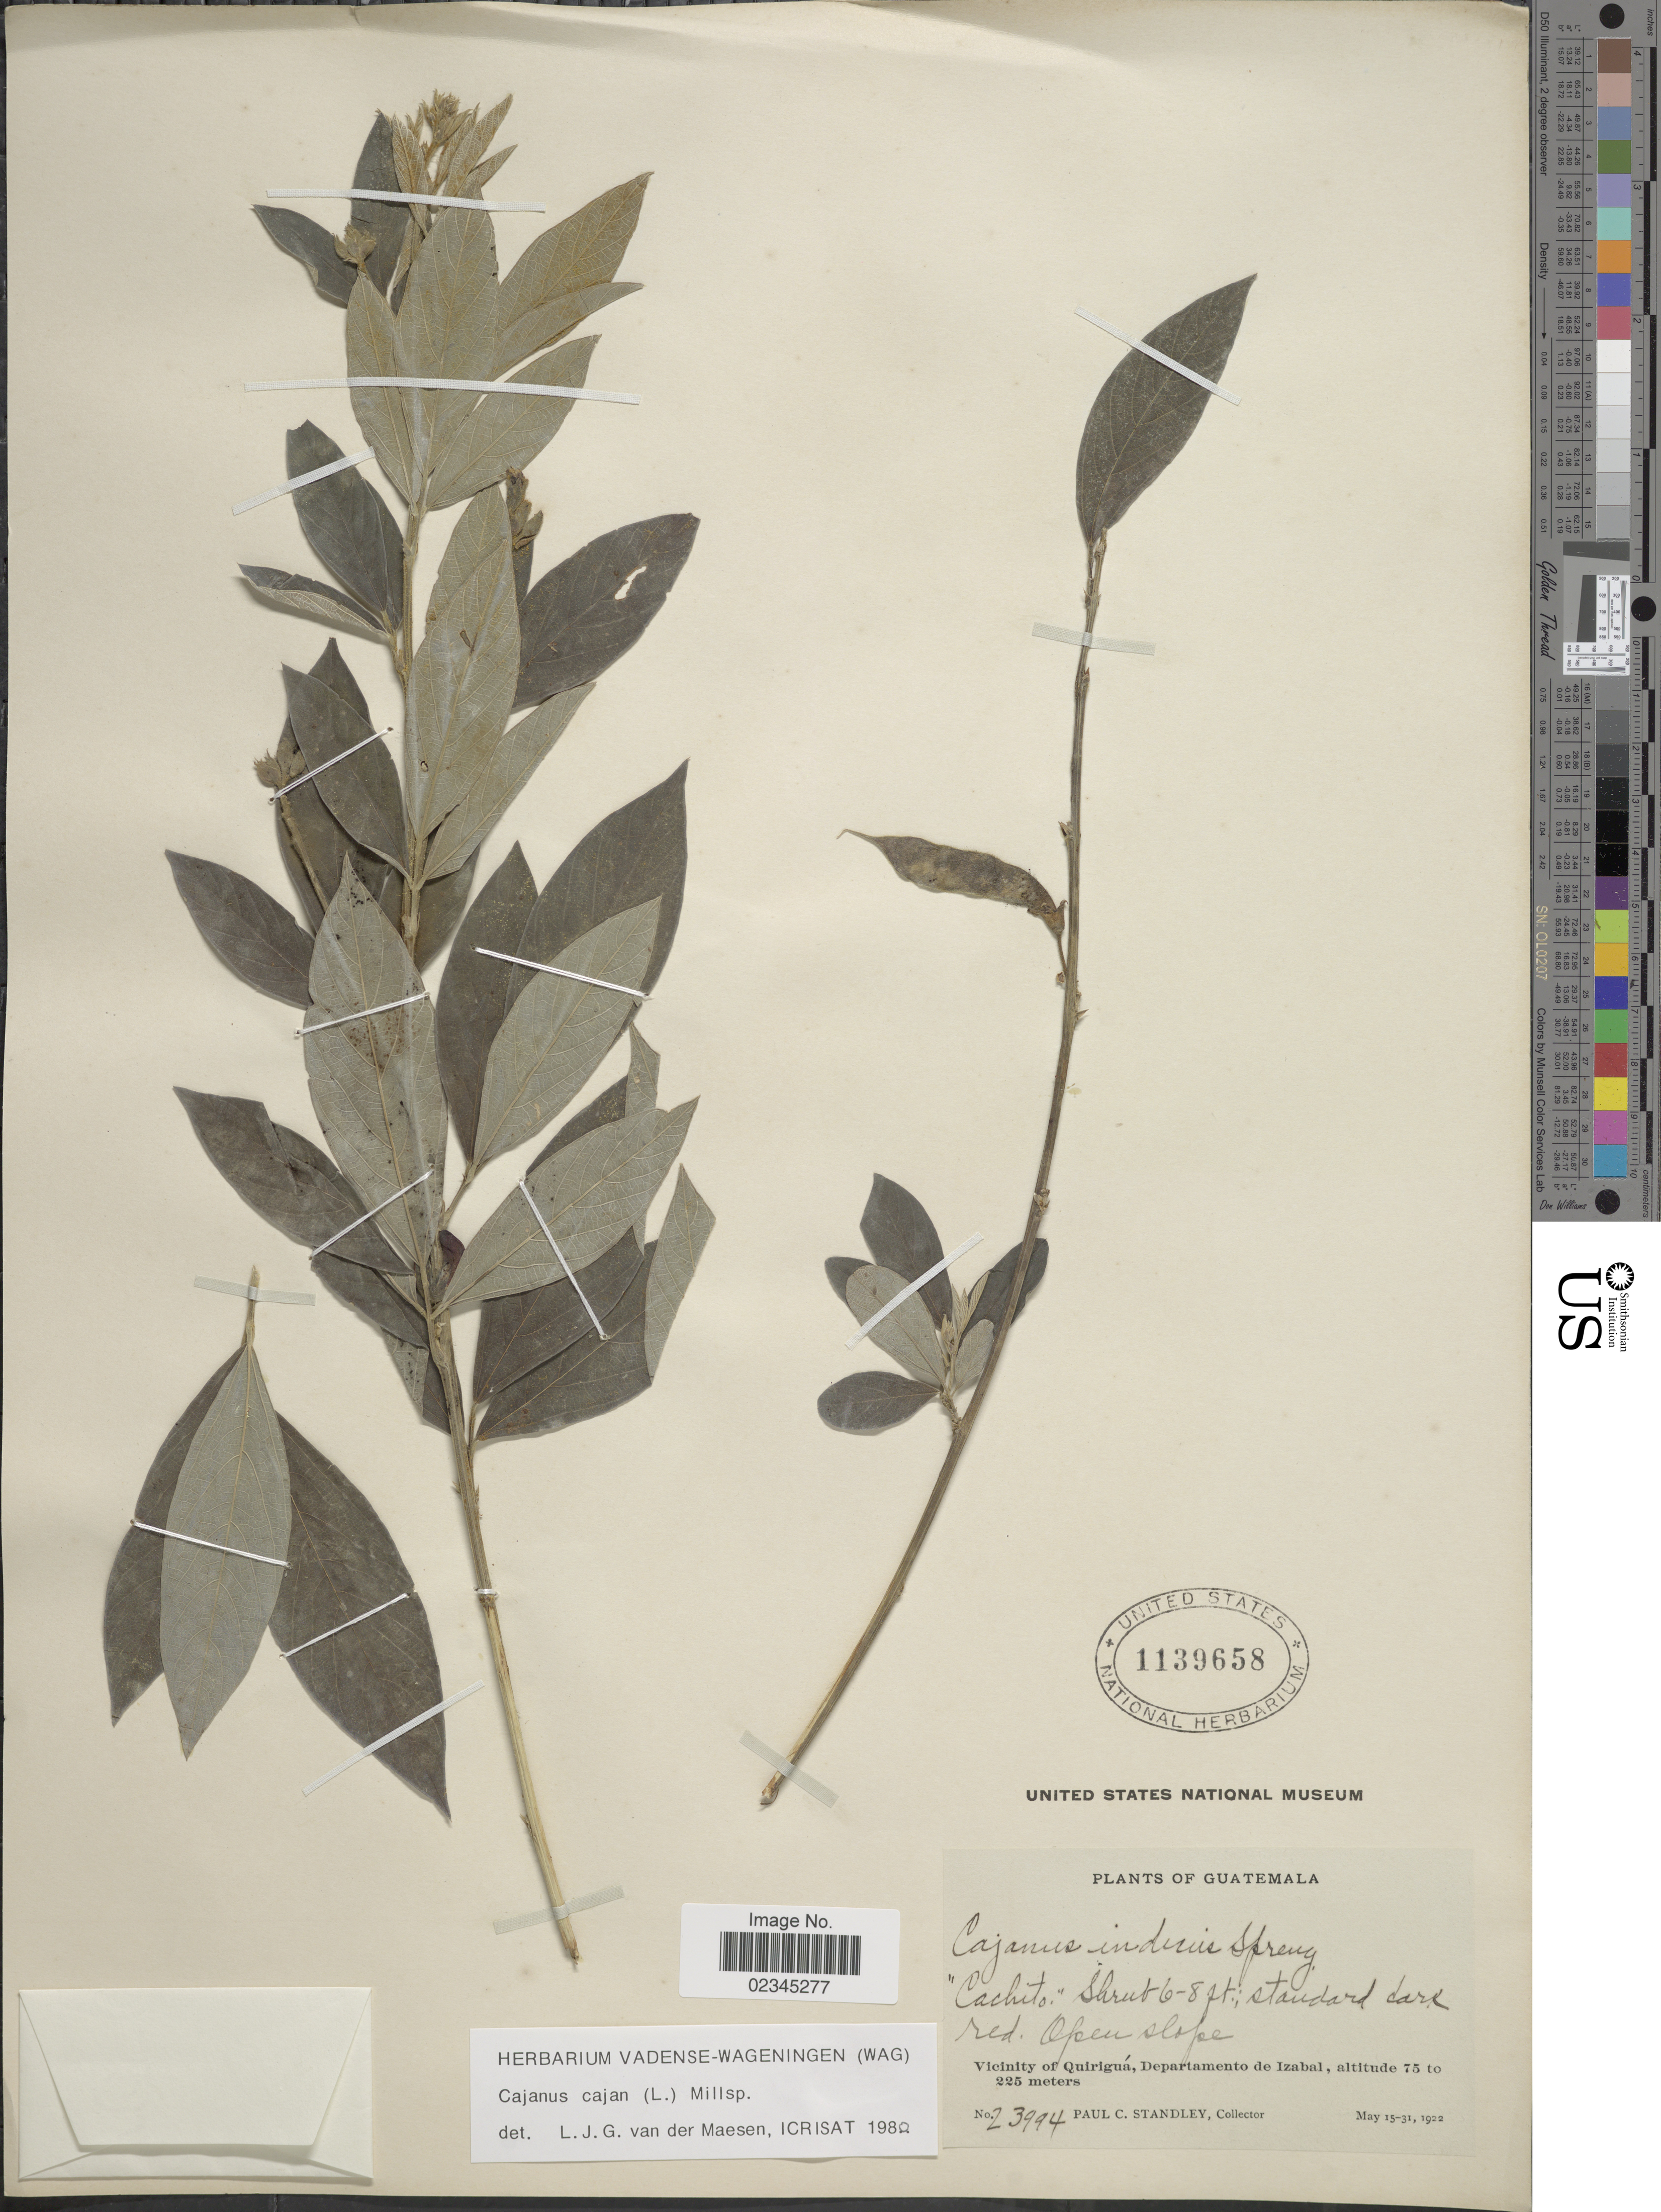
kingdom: Plantae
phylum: Tracheophyta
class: Magnoliopsida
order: Fabales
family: Fabaceae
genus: Cajanus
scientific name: Cajanus cajan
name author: (L.) Huth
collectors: P. C. Standley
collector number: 23994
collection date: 1922-05-15/1922-05-31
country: Guatemala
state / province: Izabal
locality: Vicinity of Quiriquá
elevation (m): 75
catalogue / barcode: US 1139658